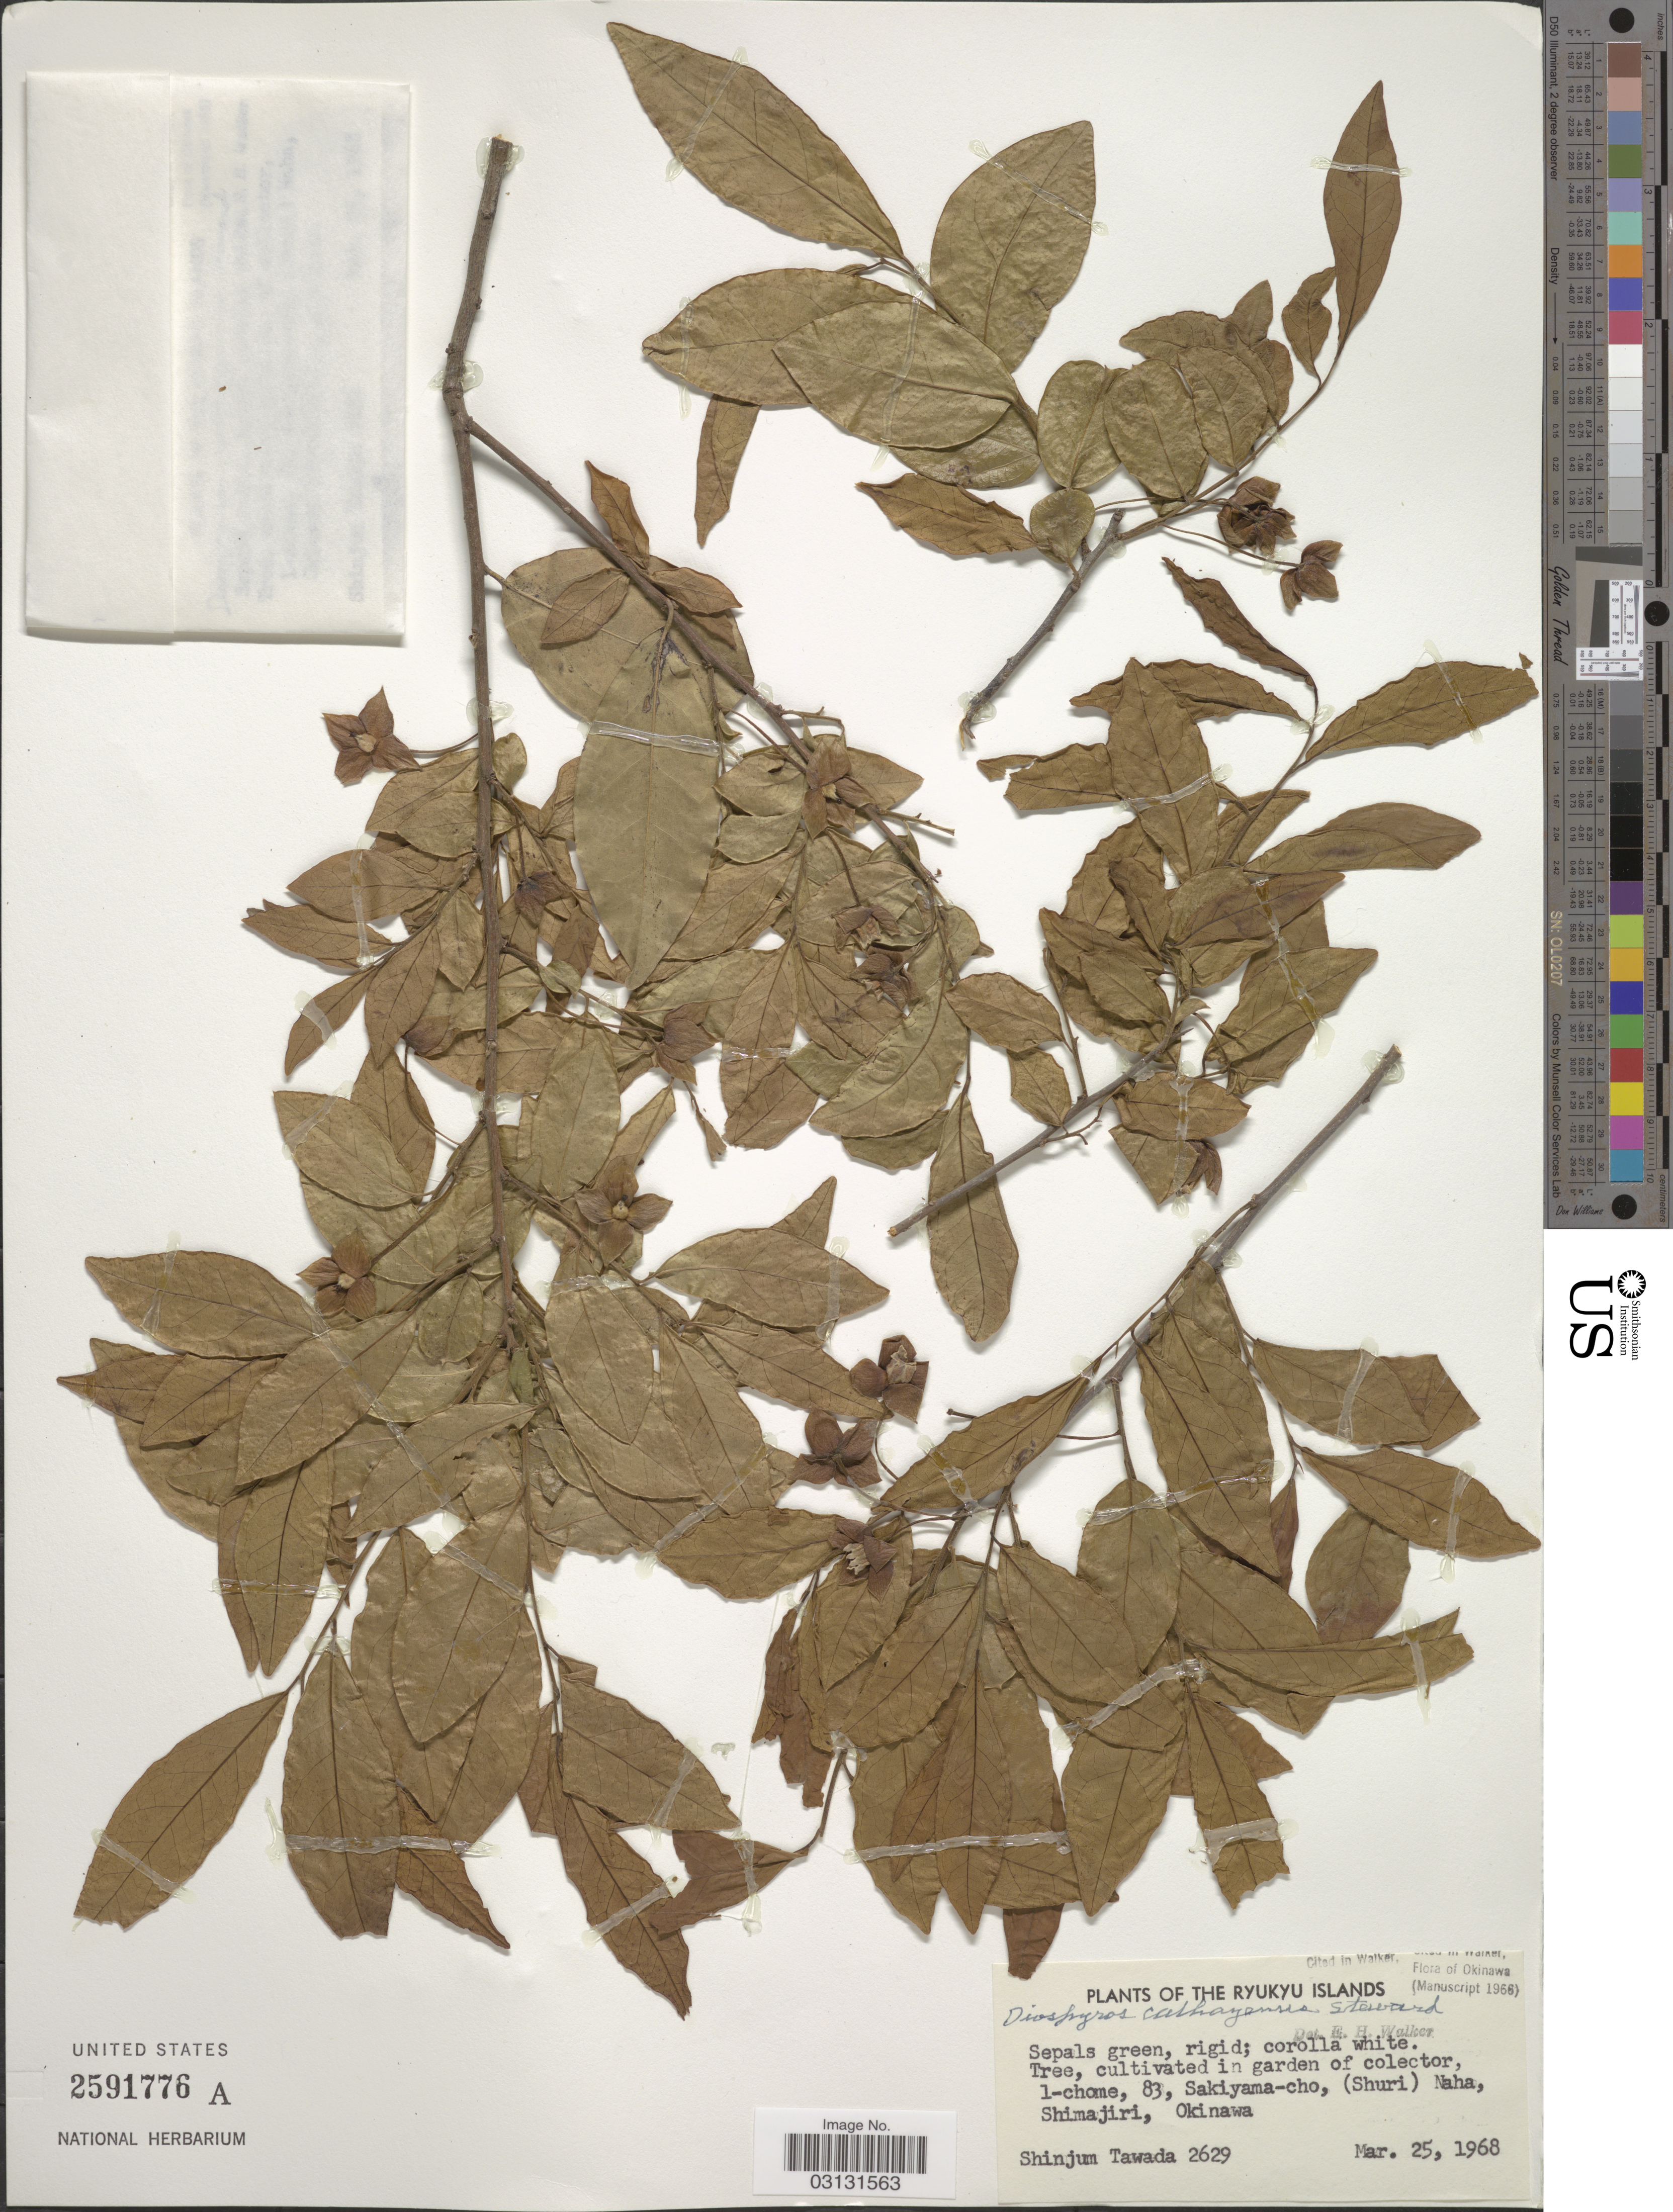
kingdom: Plantae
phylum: Tracheophyta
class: Magnoliopsida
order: Ericales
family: Ebenaceae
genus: Diospyros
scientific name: Diospyros cathayensis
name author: Steward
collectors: S. Tawada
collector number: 2629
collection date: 1968-03-25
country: Japan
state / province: Okinawa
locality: The Ryukyu Islands. Cultivated in garden of collector, 1-chome, 83, Sakiyama-cho, (Shuri) Naha, Shimajiri.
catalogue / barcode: US 2591776A